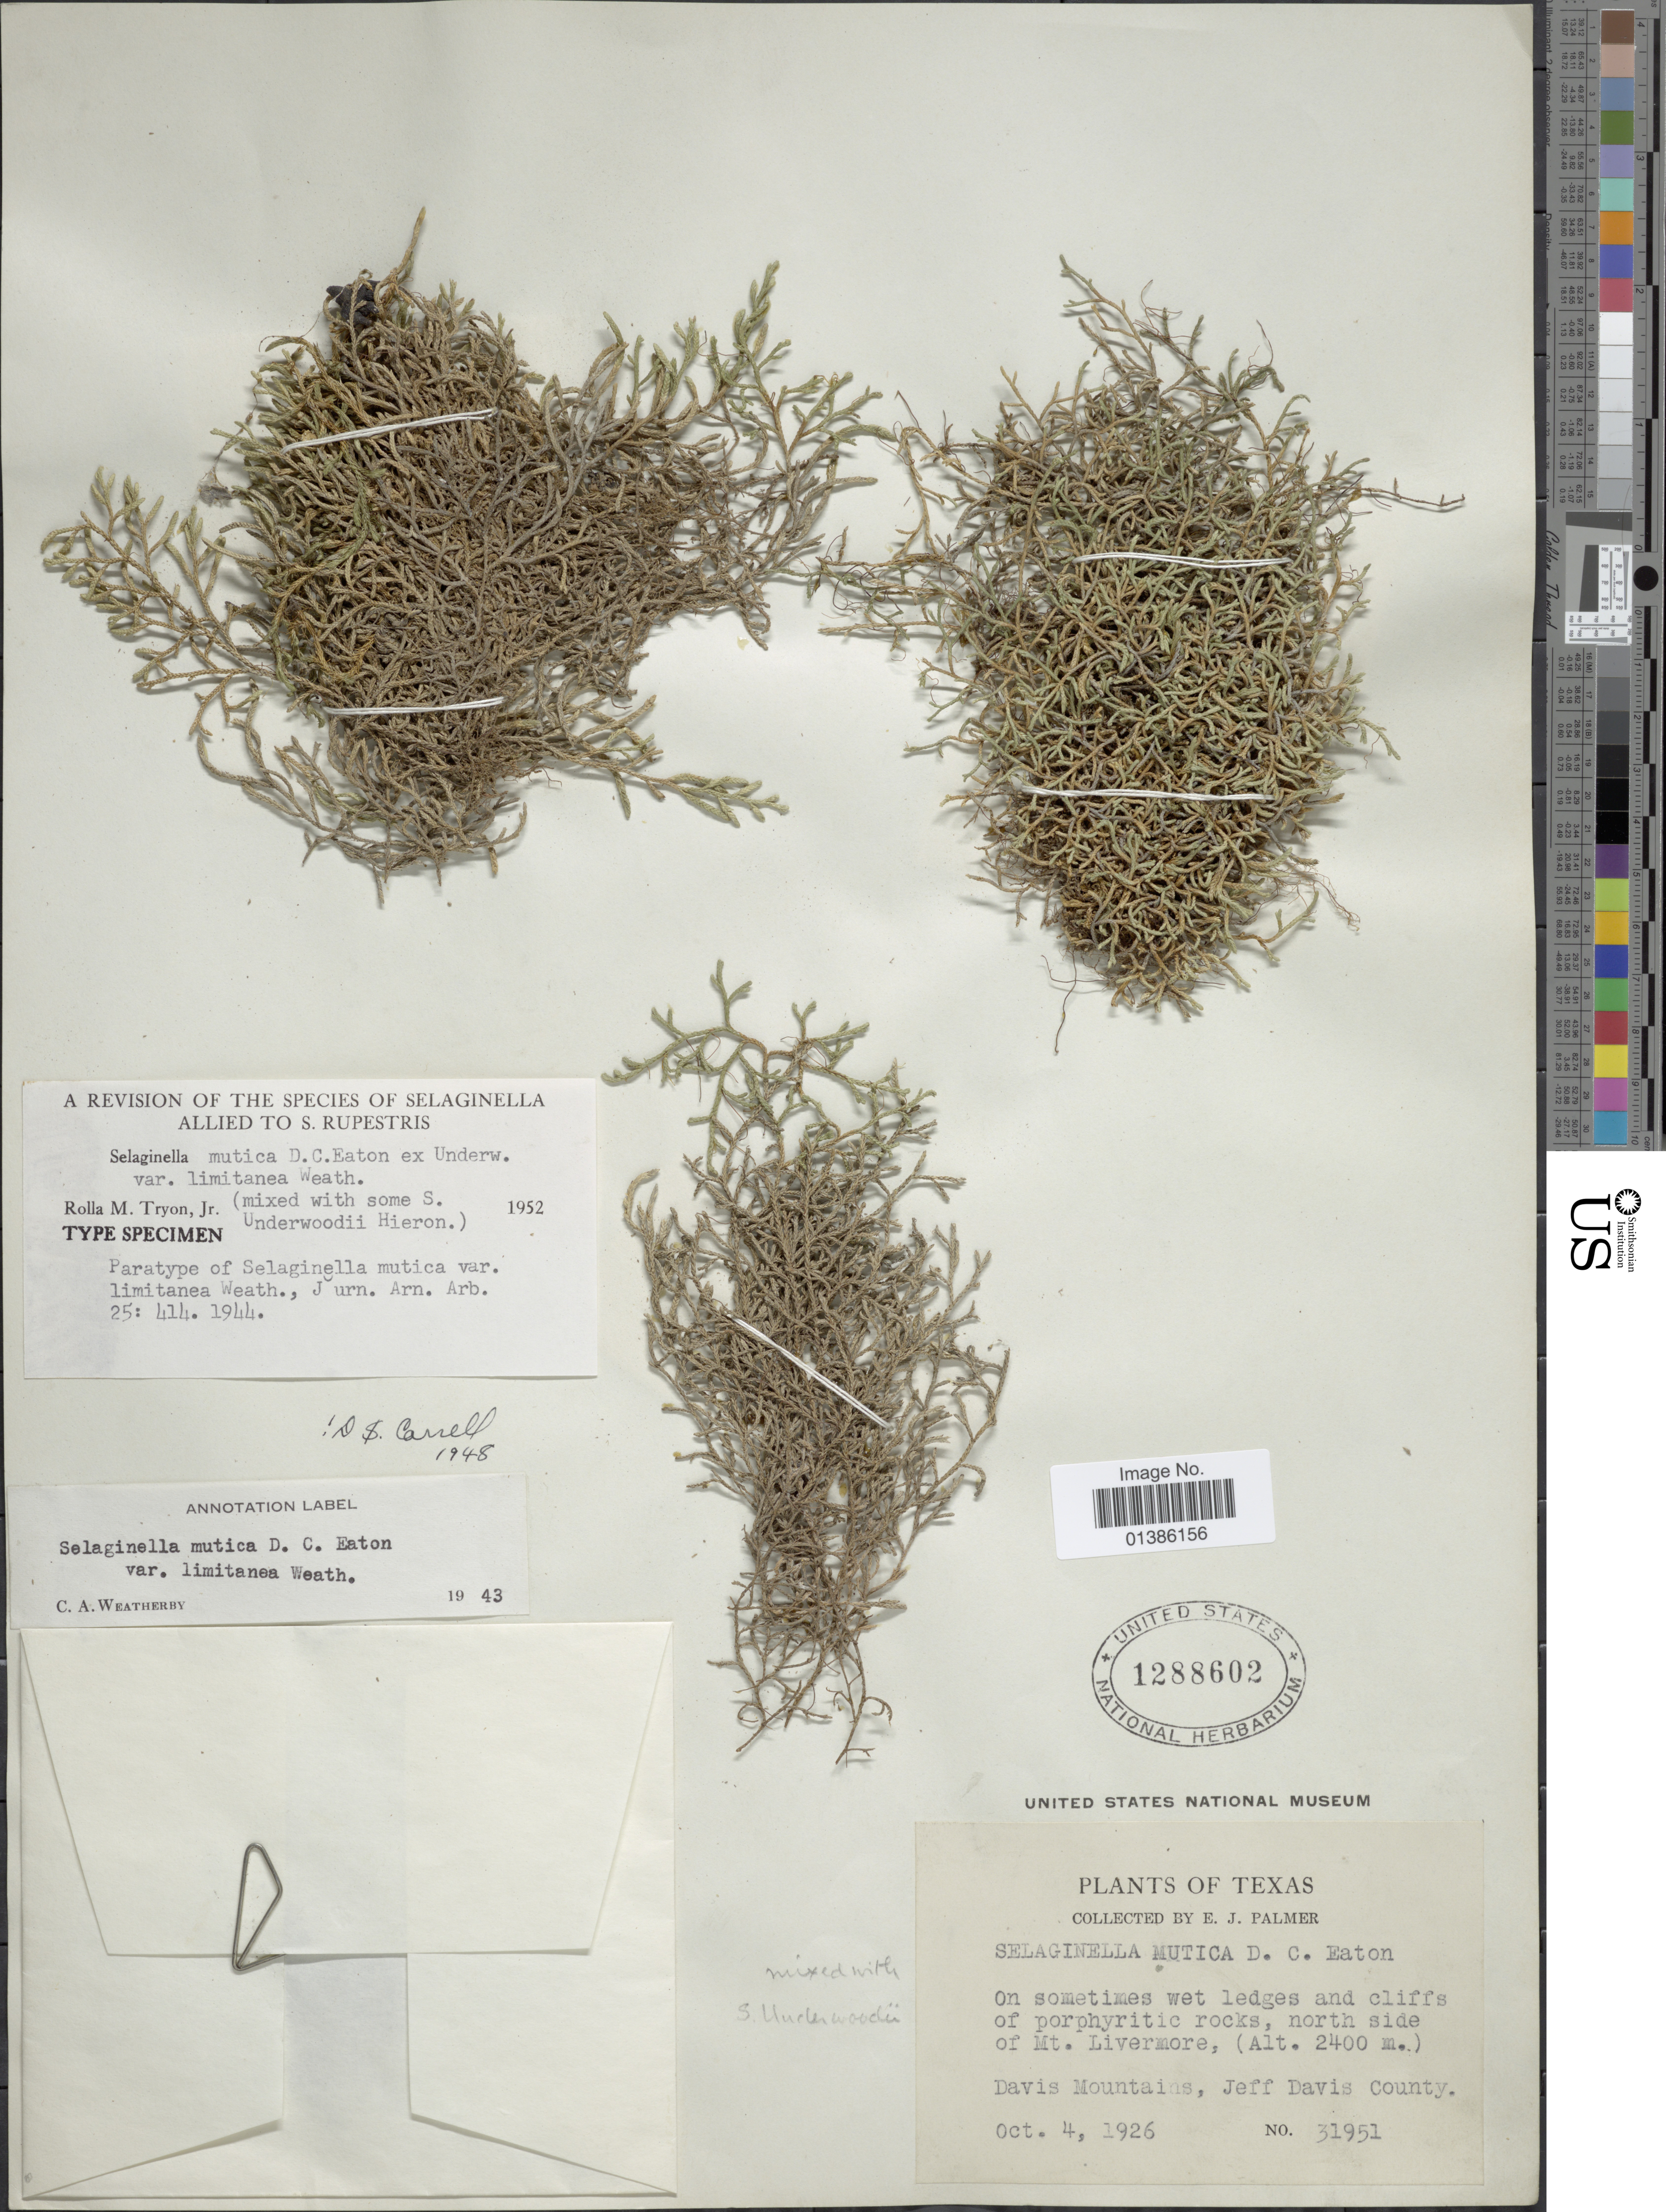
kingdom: Plantae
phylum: Tracheophyta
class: Lycopodiopsida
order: Selaginellales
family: Selaginellaceae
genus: Selaginella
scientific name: Selaginella mutica var. limitanea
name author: Weath.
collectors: E. J. Palmer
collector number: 31951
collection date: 1926-10-04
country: United States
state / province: Texas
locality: On sometimes wet ledges and cliffs of porphyritic rocks, north side of Mt. Livermore, Davis Mountains, Jeff Davis County.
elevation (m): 2400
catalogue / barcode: US 1288602